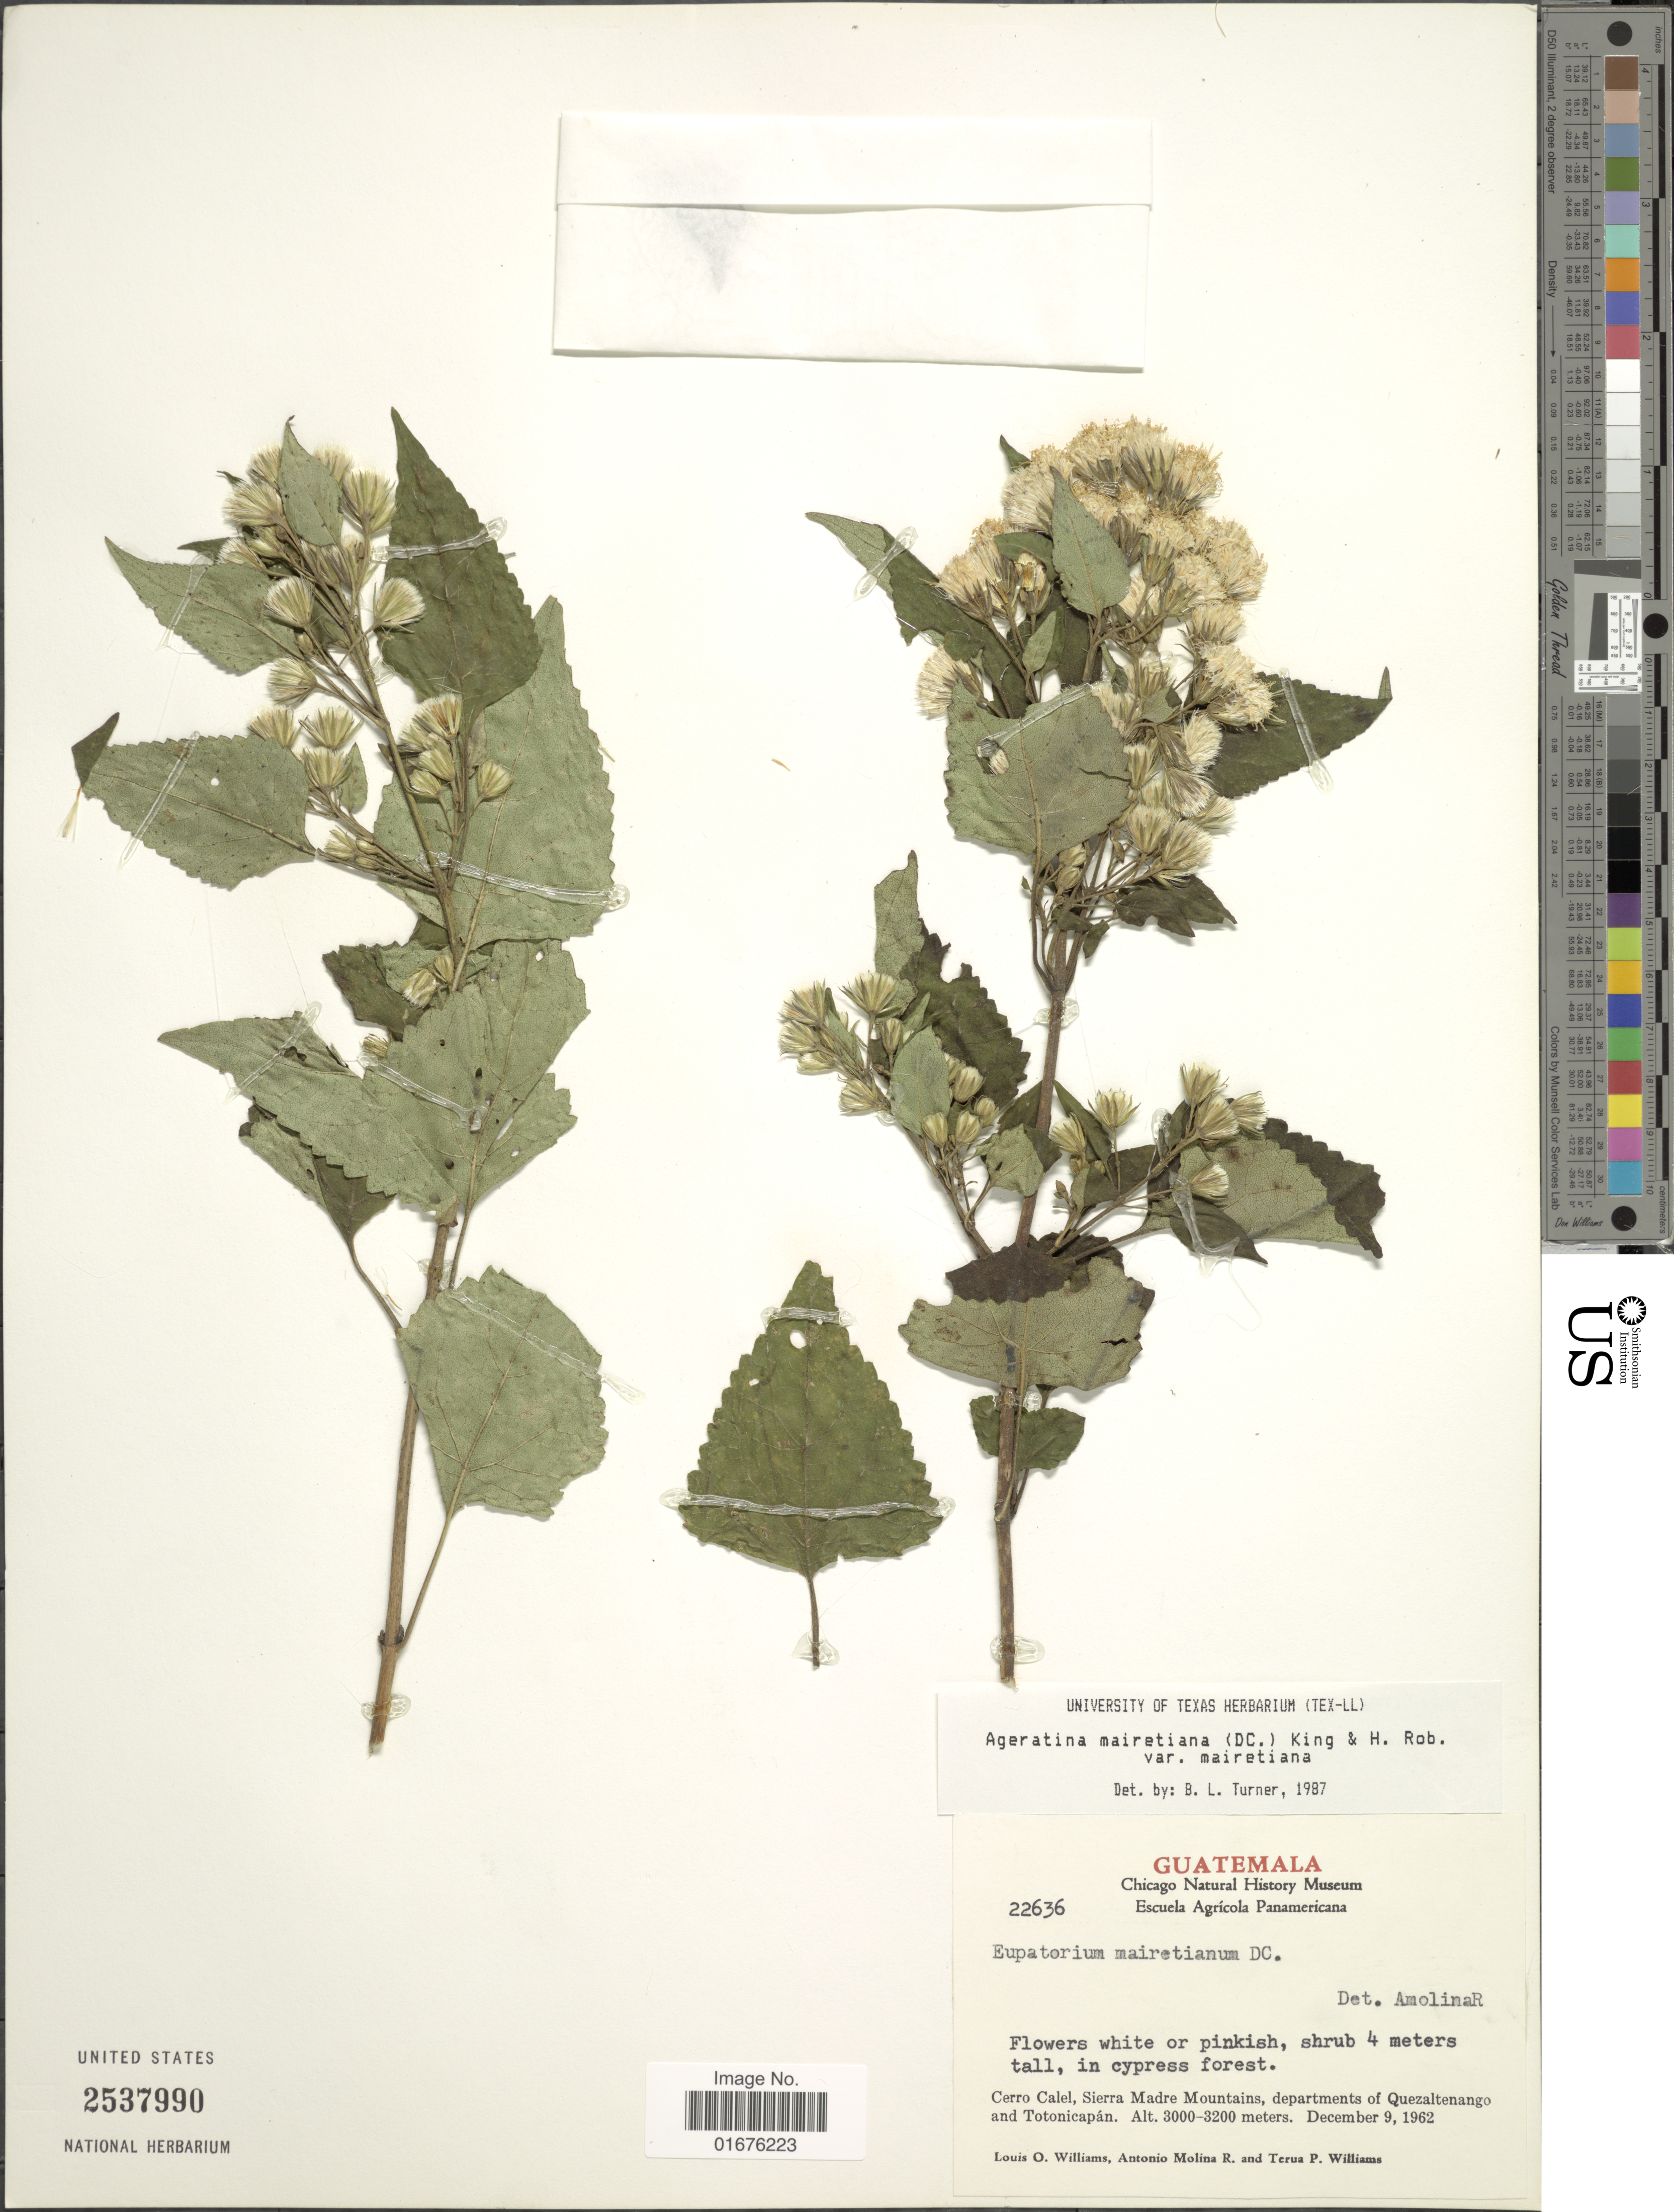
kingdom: Plantae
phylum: Tracheophyta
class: Magnoliopsida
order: Asterales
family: Asteraceae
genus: Ageratina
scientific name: Ageratina mairetiana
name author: (DC.) R.M. King & H. Rob.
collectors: L. O. Williams, A. Molina R. & T. P. Williams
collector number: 22636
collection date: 1962-12-09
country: Guatemala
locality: In cypress forest, Cerro Calel, Sierra Madre Mountains, departments of Quezaltenango and Totonicapán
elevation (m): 3000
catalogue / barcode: US 2537990